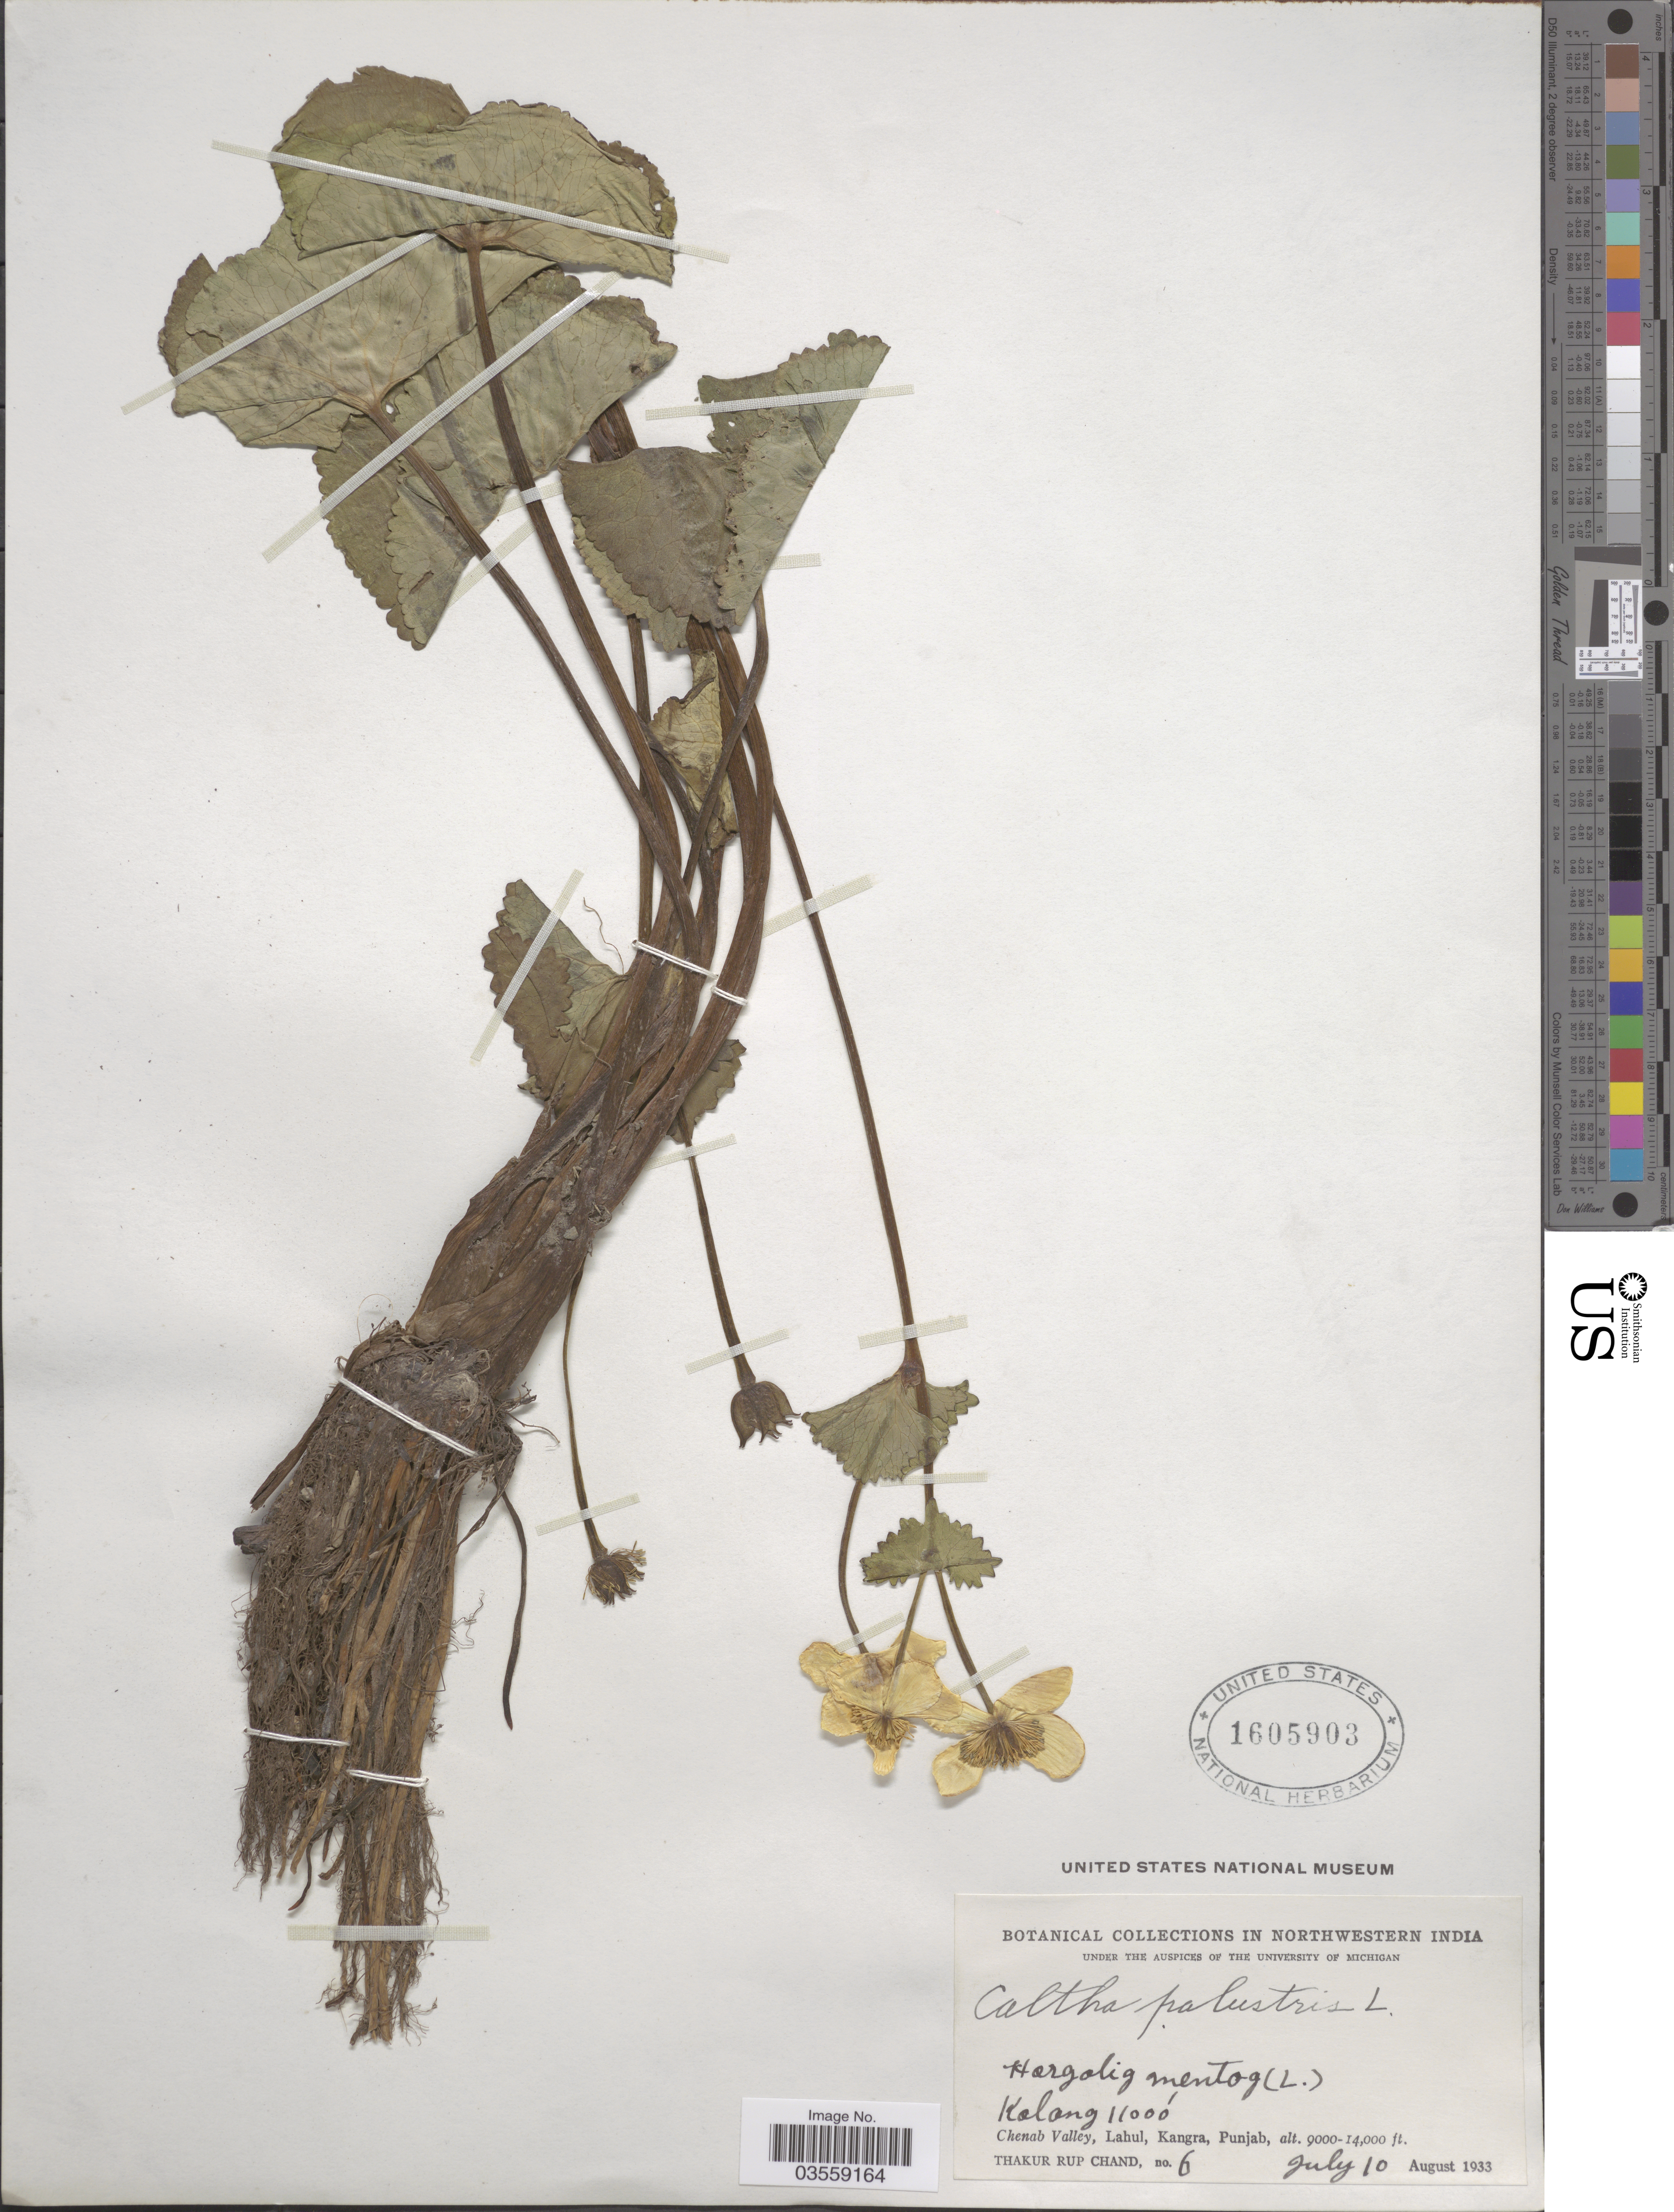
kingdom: Plantae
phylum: Tracheophyta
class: Magnoliopsida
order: Ranunculales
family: Ranunculaceae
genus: Caltha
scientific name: Caltha palustris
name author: L.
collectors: T. R. Chand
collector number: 6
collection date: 1933-07-10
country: India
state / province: Punjab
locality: Northwestern India. Kolang. Chenab Valley, Lahul, Kangra.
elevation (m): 3353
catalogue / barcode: US 1605903